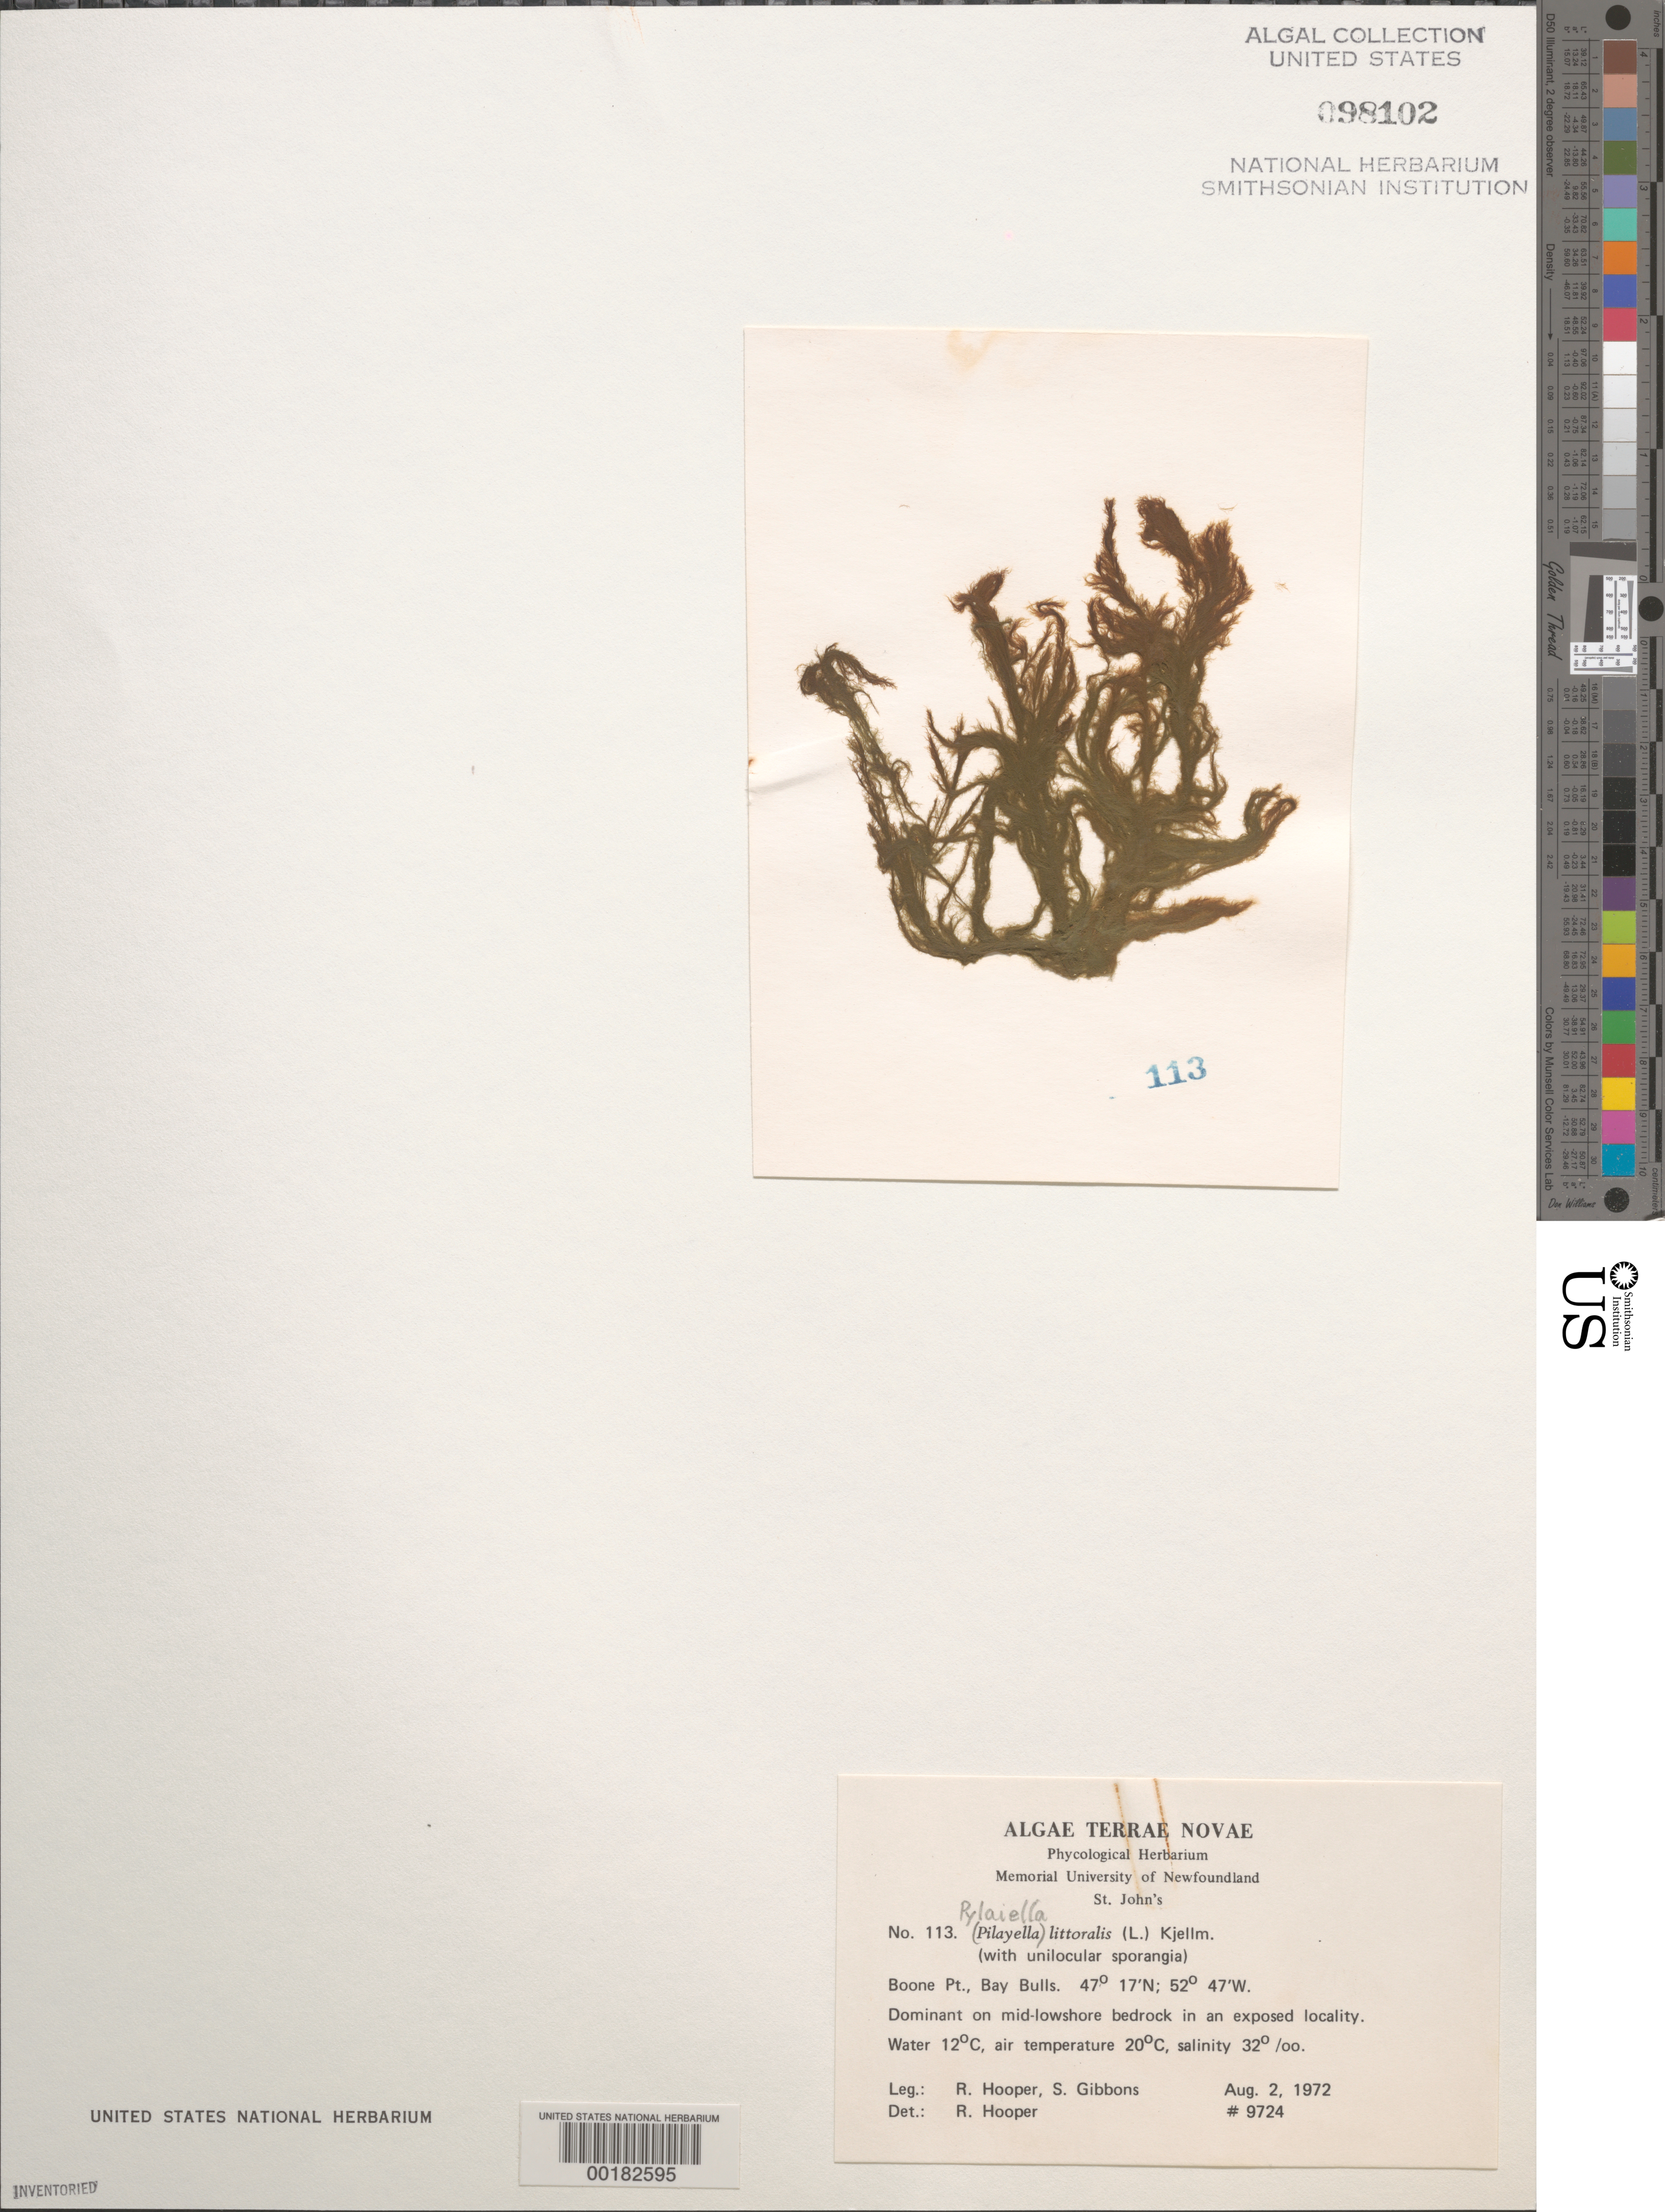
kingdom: Chromista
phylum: Ochrophyta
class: Phaeophyceae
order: Ectocarpales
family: Acinetosporaceae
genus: Pylaiella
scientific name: Pylaiella litoralis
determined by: Hooper, R. G.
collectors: R. G. Hooper & S. Gibbons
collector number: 9724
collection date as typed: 02 Aug 1972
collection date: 1972-08-02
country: Canada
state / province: Newfoundland and Labrador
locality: Boone Point, Bay Bulls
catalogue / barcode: US 98102